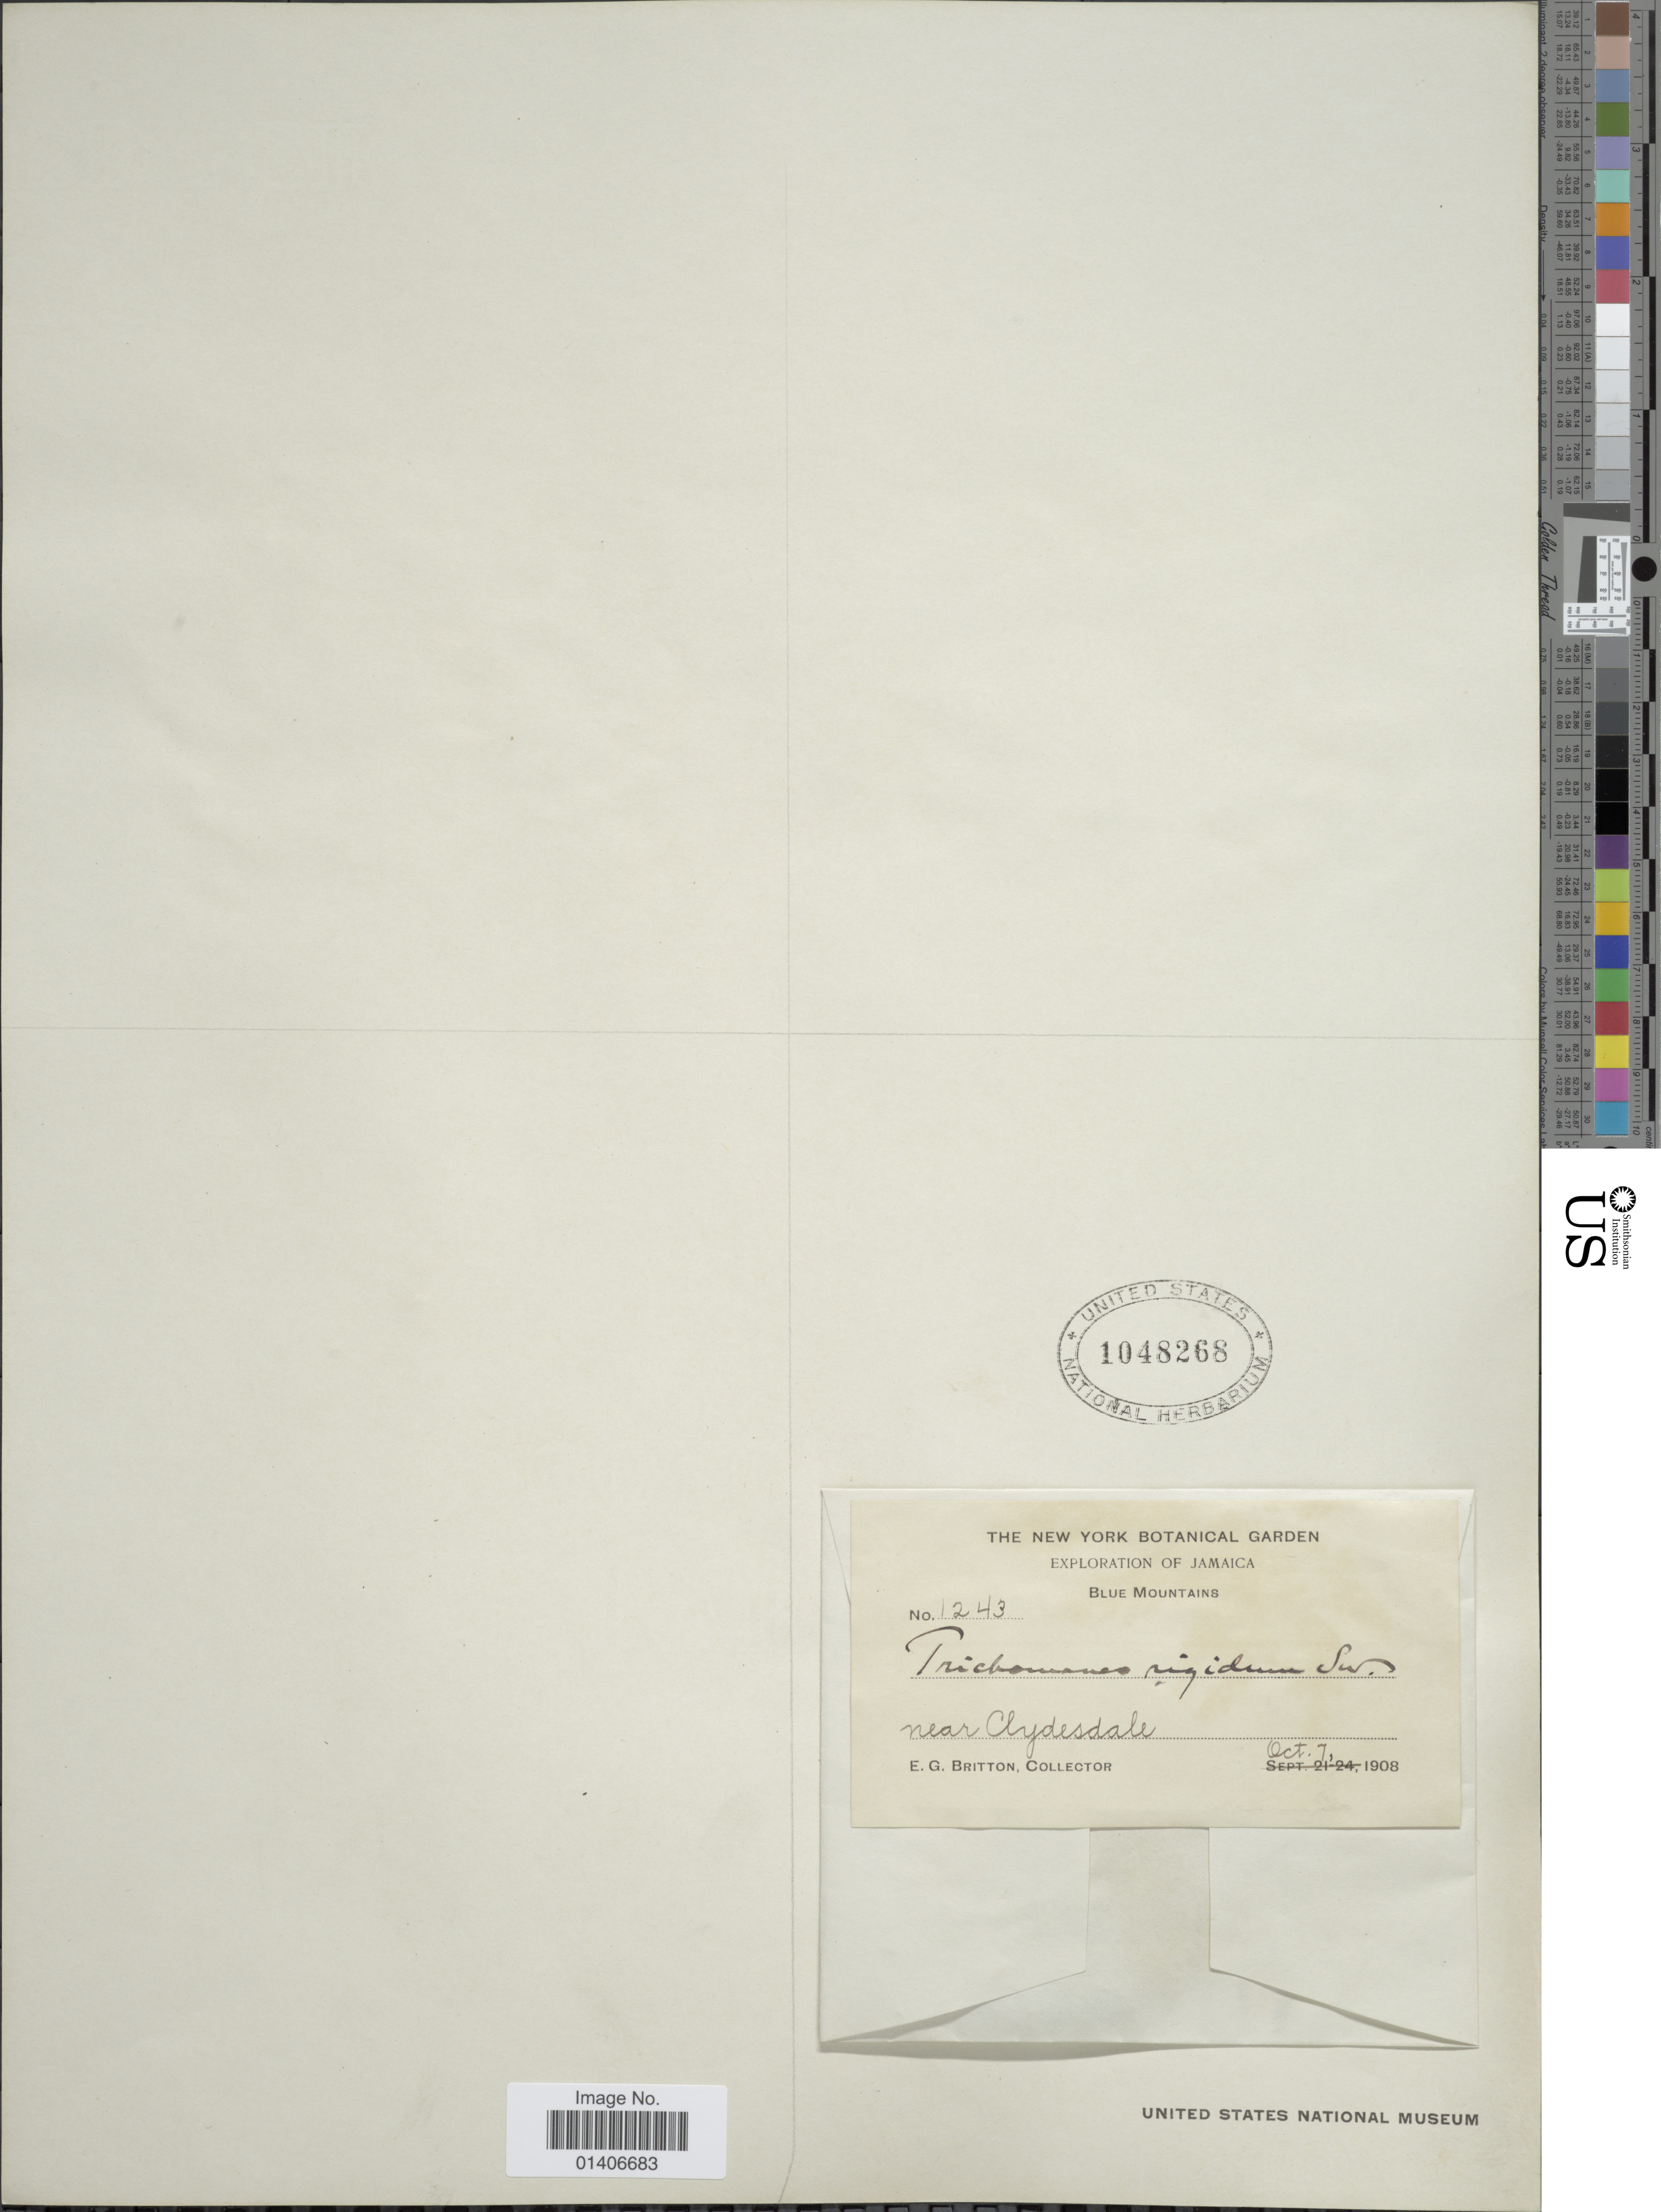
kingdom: Plantae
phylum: Tracheophyta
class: Polypodiopsida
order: Hymenophyllales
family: Hymenophyllaceae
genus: Abrodictyum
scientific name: Abrodictyum rigidum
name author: (Sw.) Ebihara & Dubuisson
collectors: E. G. Britton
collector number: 1243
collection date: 1908-10-07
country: Jamaica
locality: Blue Miuntains, near Clydesdale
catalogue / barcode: US 1048268